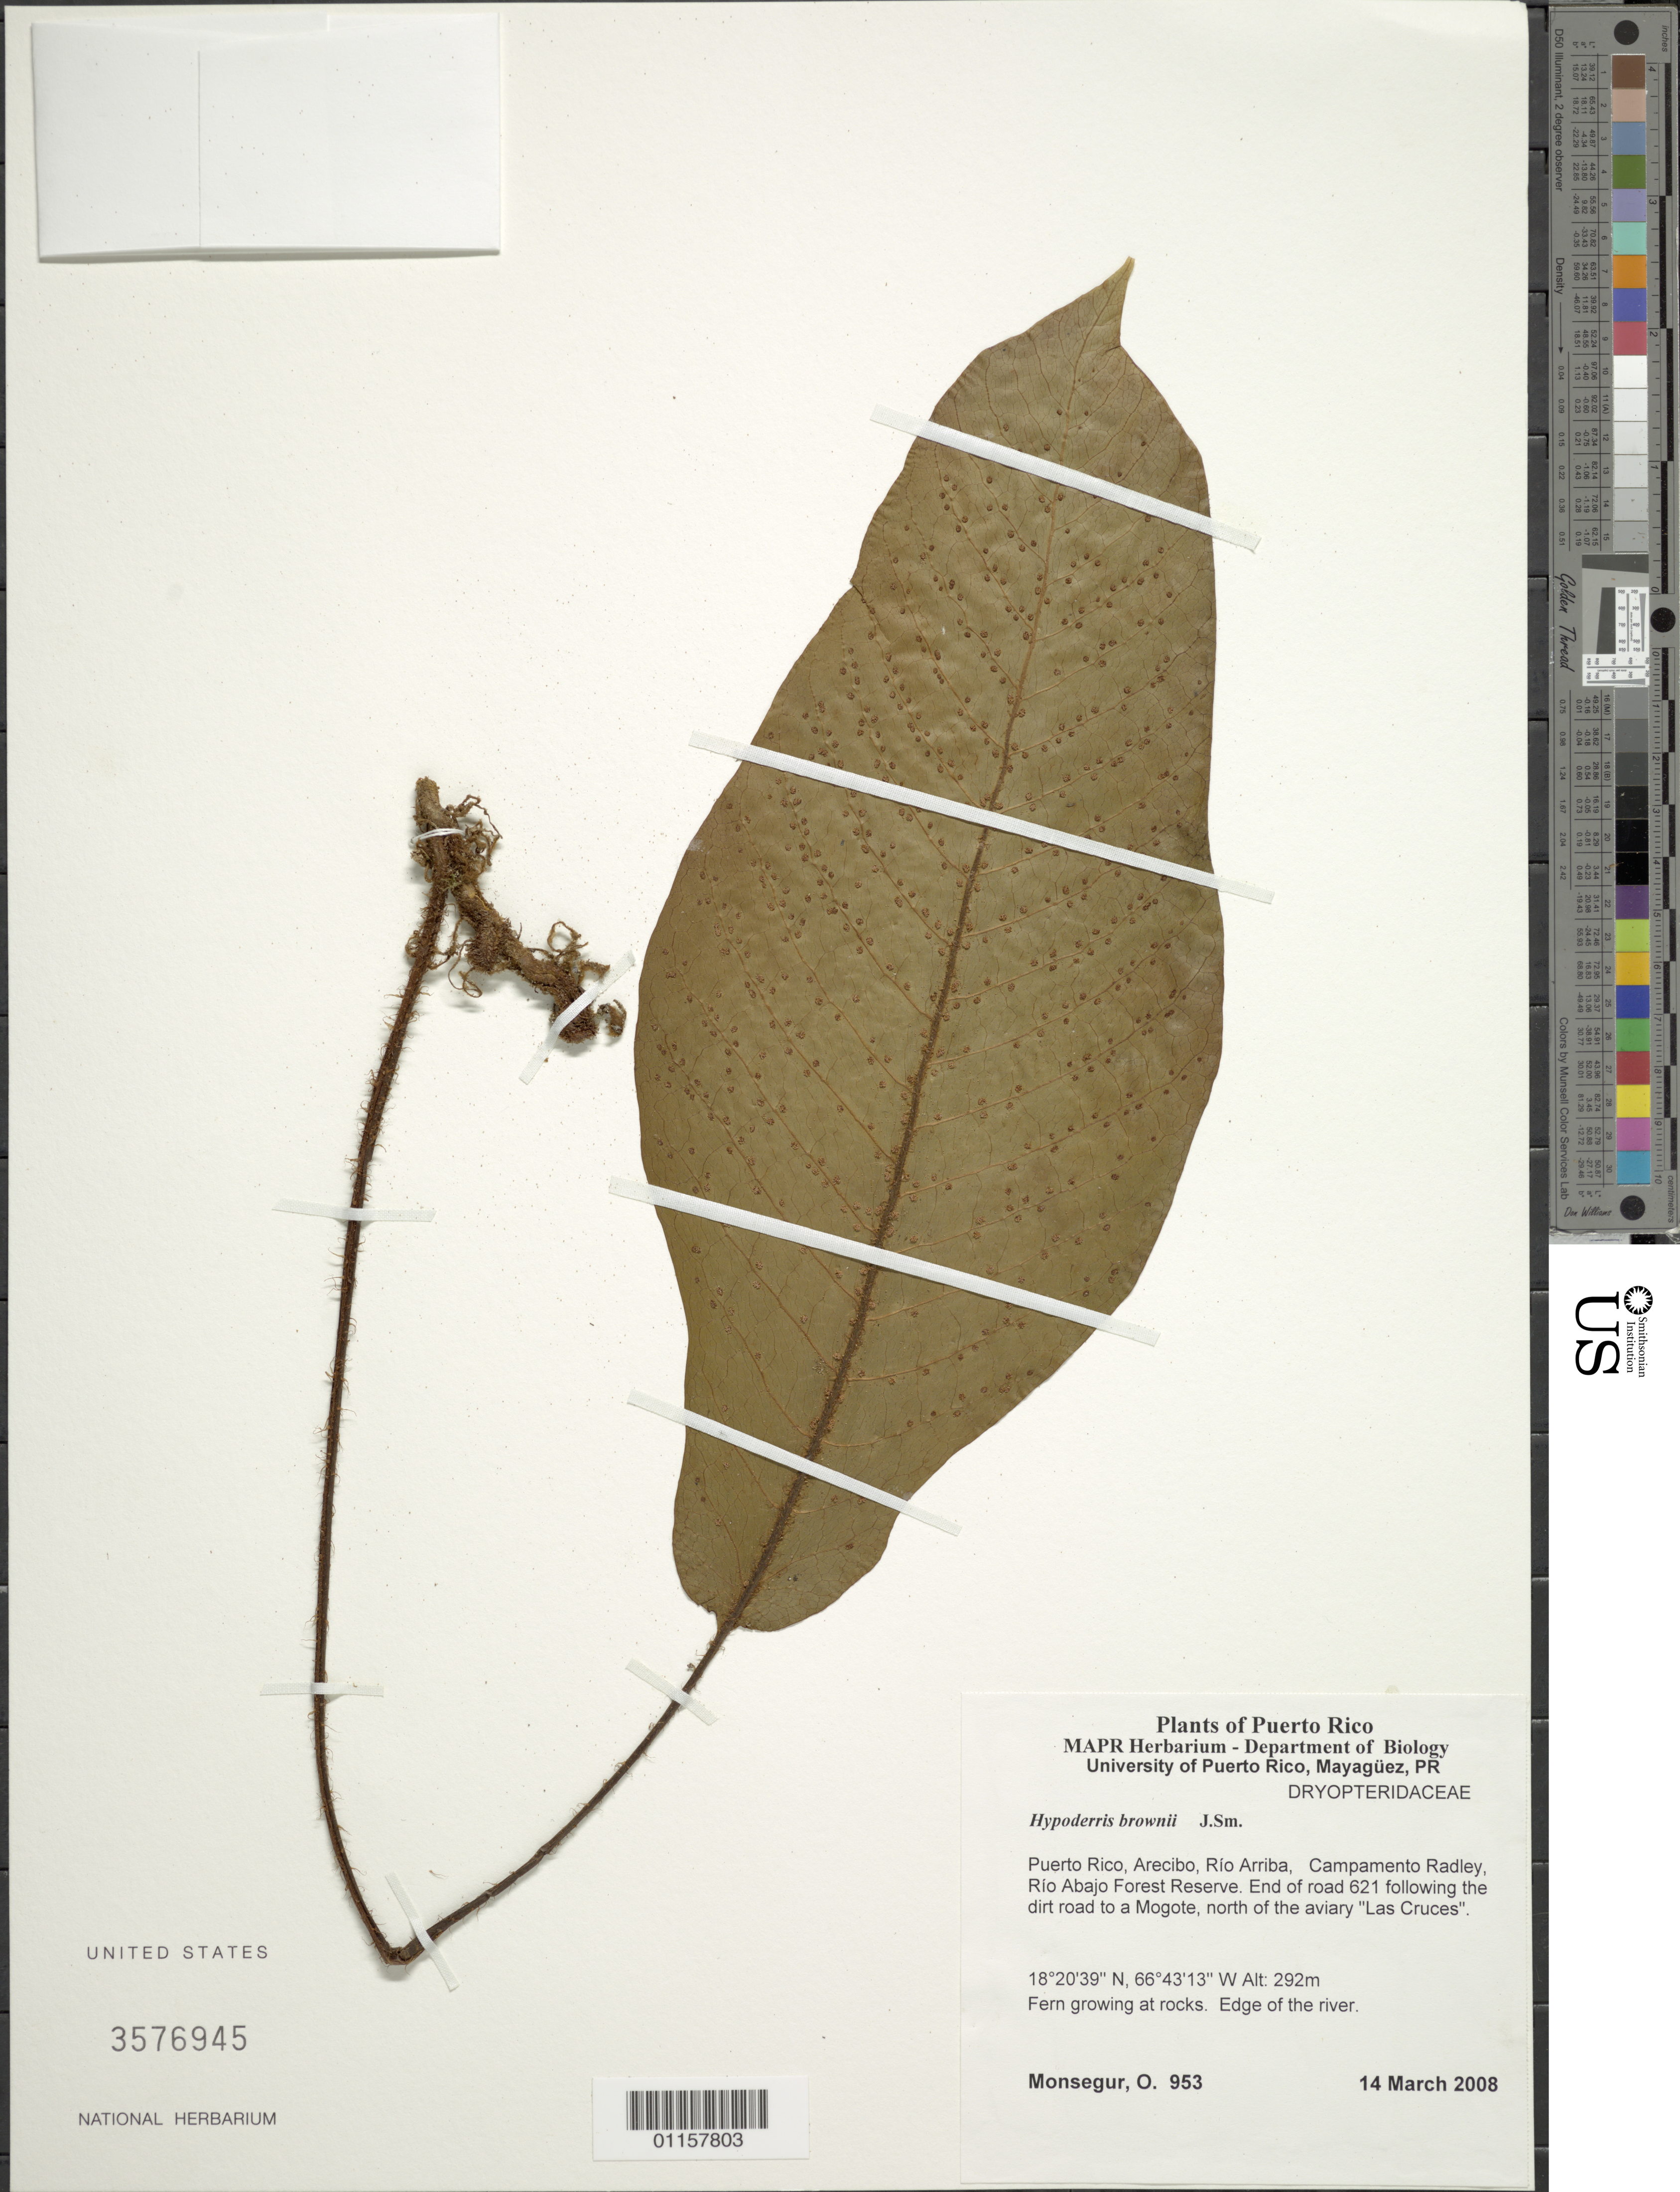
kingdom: Plantae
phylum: Tracheophyta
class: Polypodiopsida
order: Polypodiales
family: Tectariaceae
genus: Hypoderris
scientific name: Hypoderris brownii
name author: J. Sm.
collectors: O. Monsegur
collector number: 953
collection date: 2008-03-14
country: Puerto Rico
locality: Arecibo, Río Arriba, Campamento Radley, Río Abajo Forest Reserve. End of road 621, following the dirt road to a mogote, N of the aviary "Las Cruces".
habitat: Edge of the river.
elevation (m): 292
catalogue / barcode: US 3576945